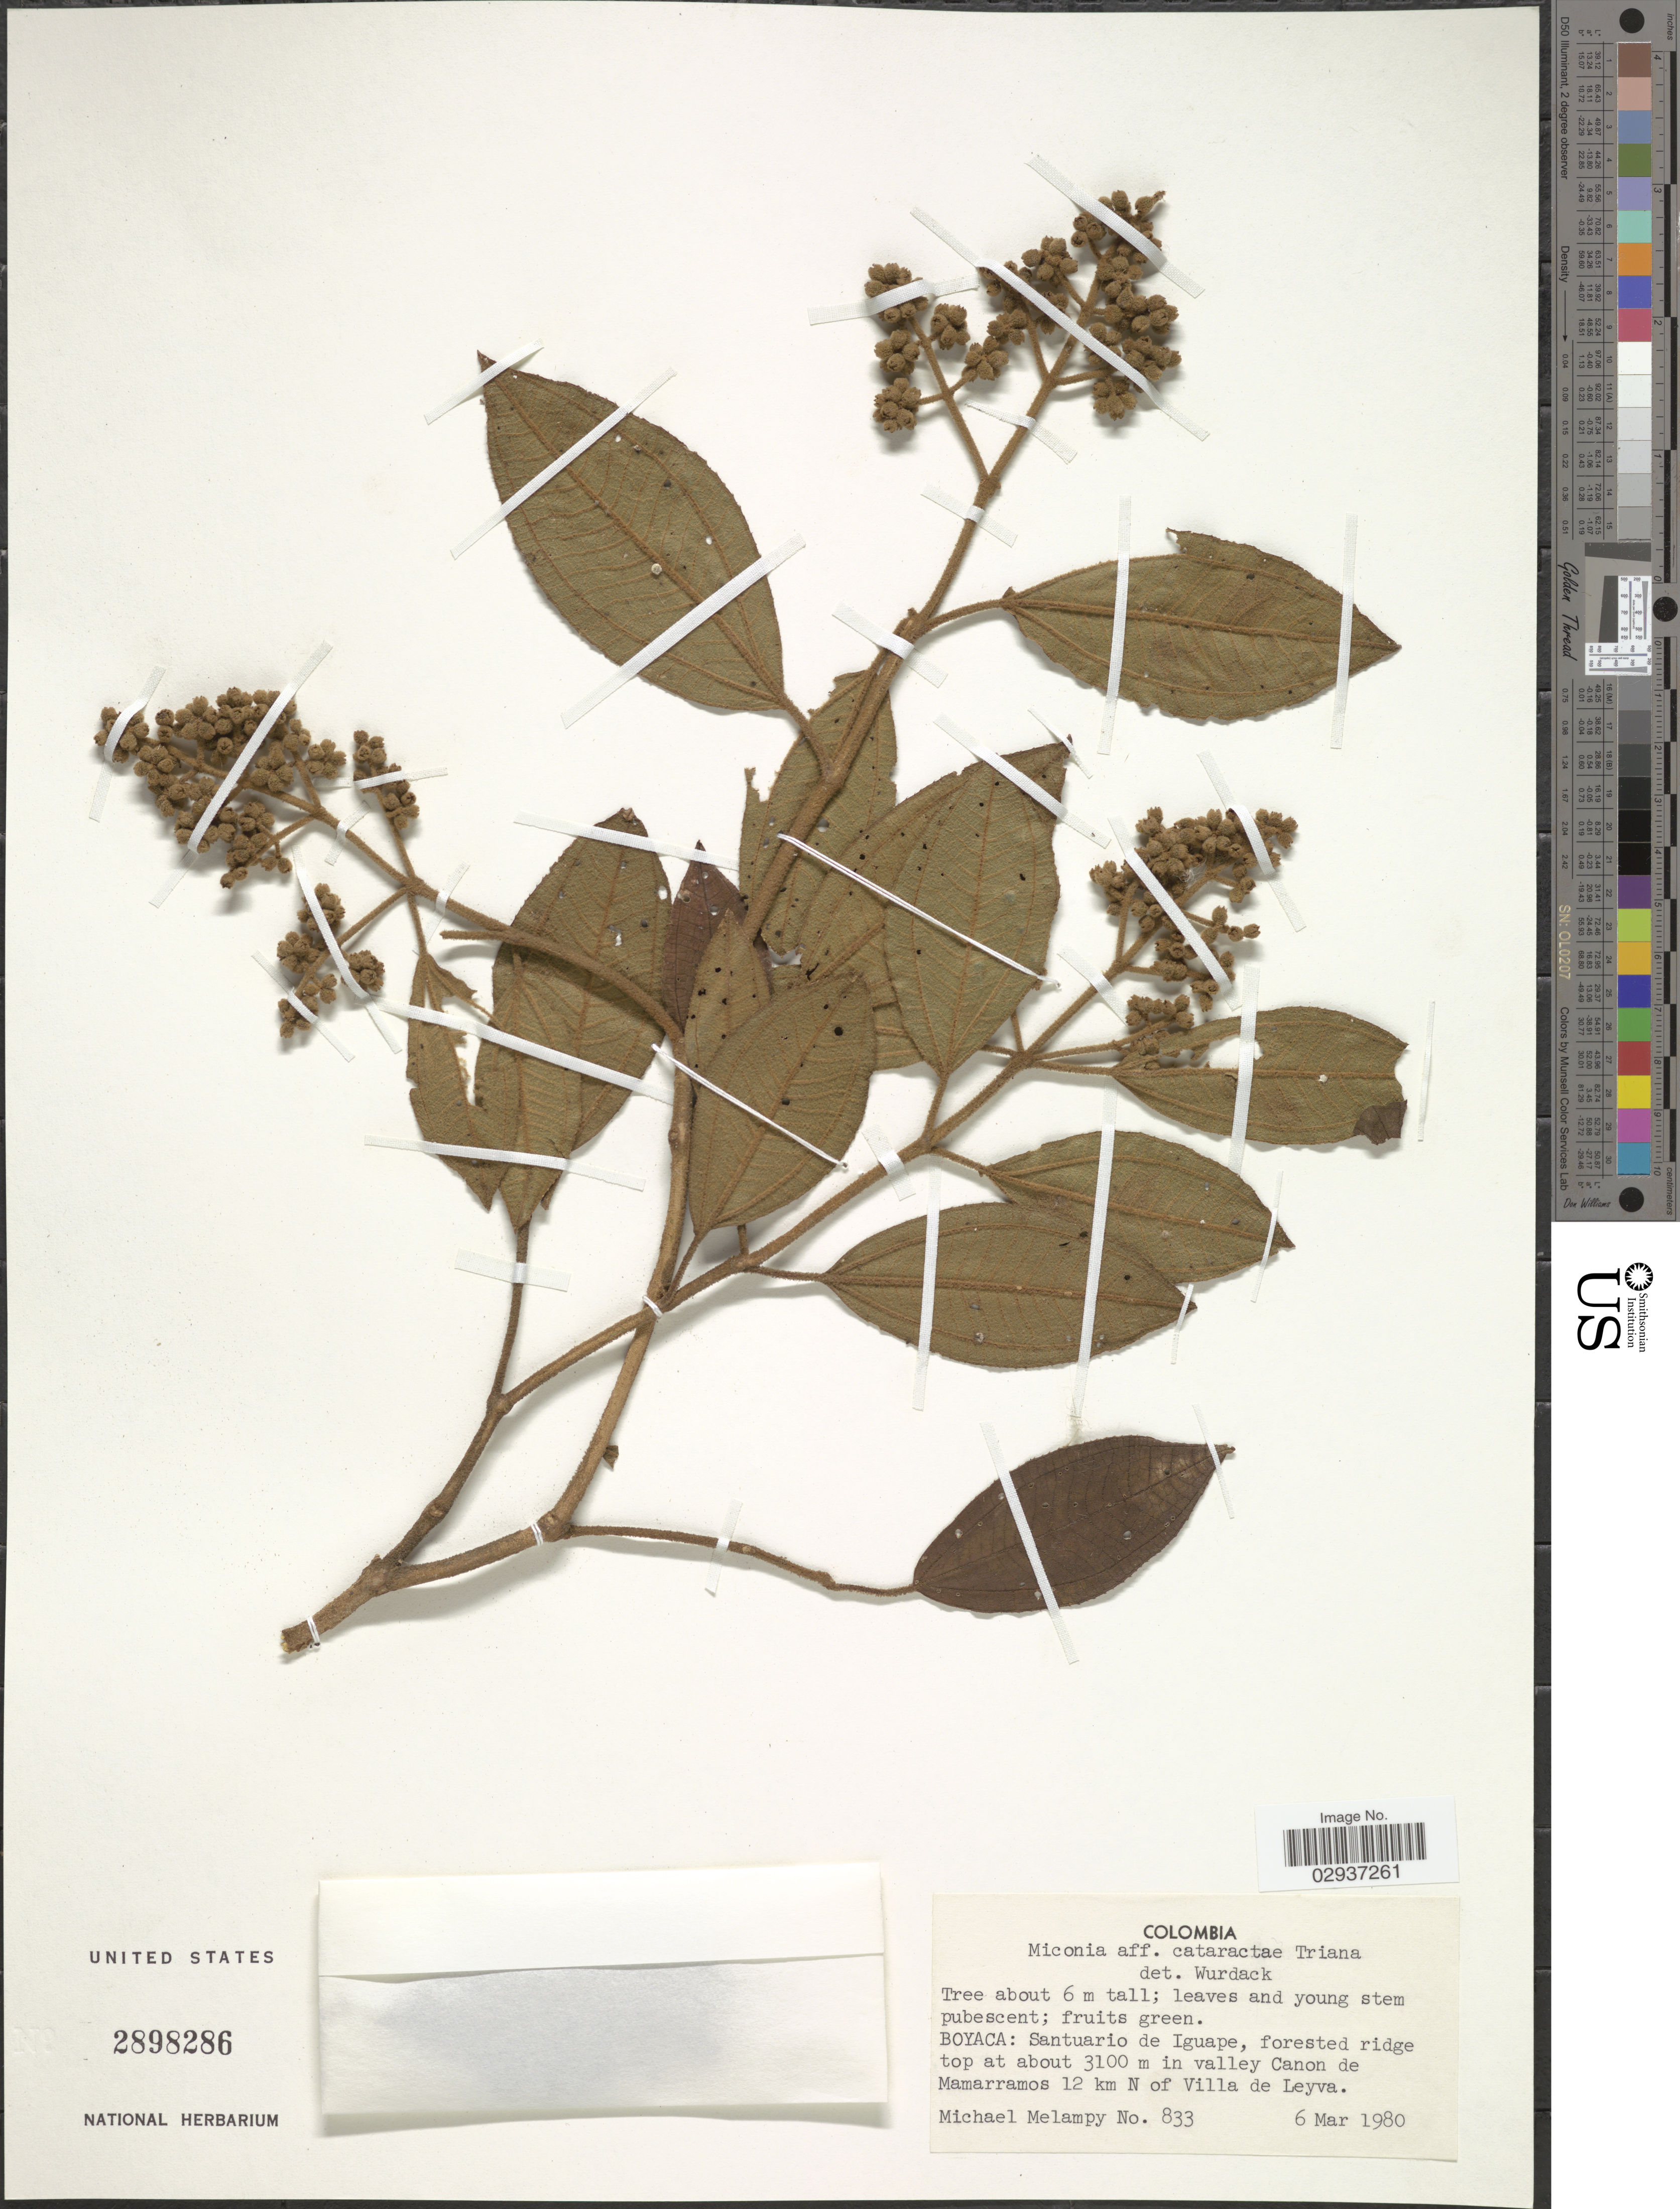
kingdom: Plantae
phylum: Tracheophyta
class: Magnoliopsida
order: Myrtales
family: Melastomataceae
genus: Miconia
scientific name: Miconia cataractae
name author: Triana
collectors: M. Melampy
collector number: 833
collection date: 1980-03-06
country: Colombia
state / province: Boyacá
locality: Boyaca: Santuario de Iguape, forested ridge top at about 3100 m in valley Canon de Mamarramos 12 km N of Villa de Leyva.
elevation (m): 3100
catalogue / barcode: US 2898286